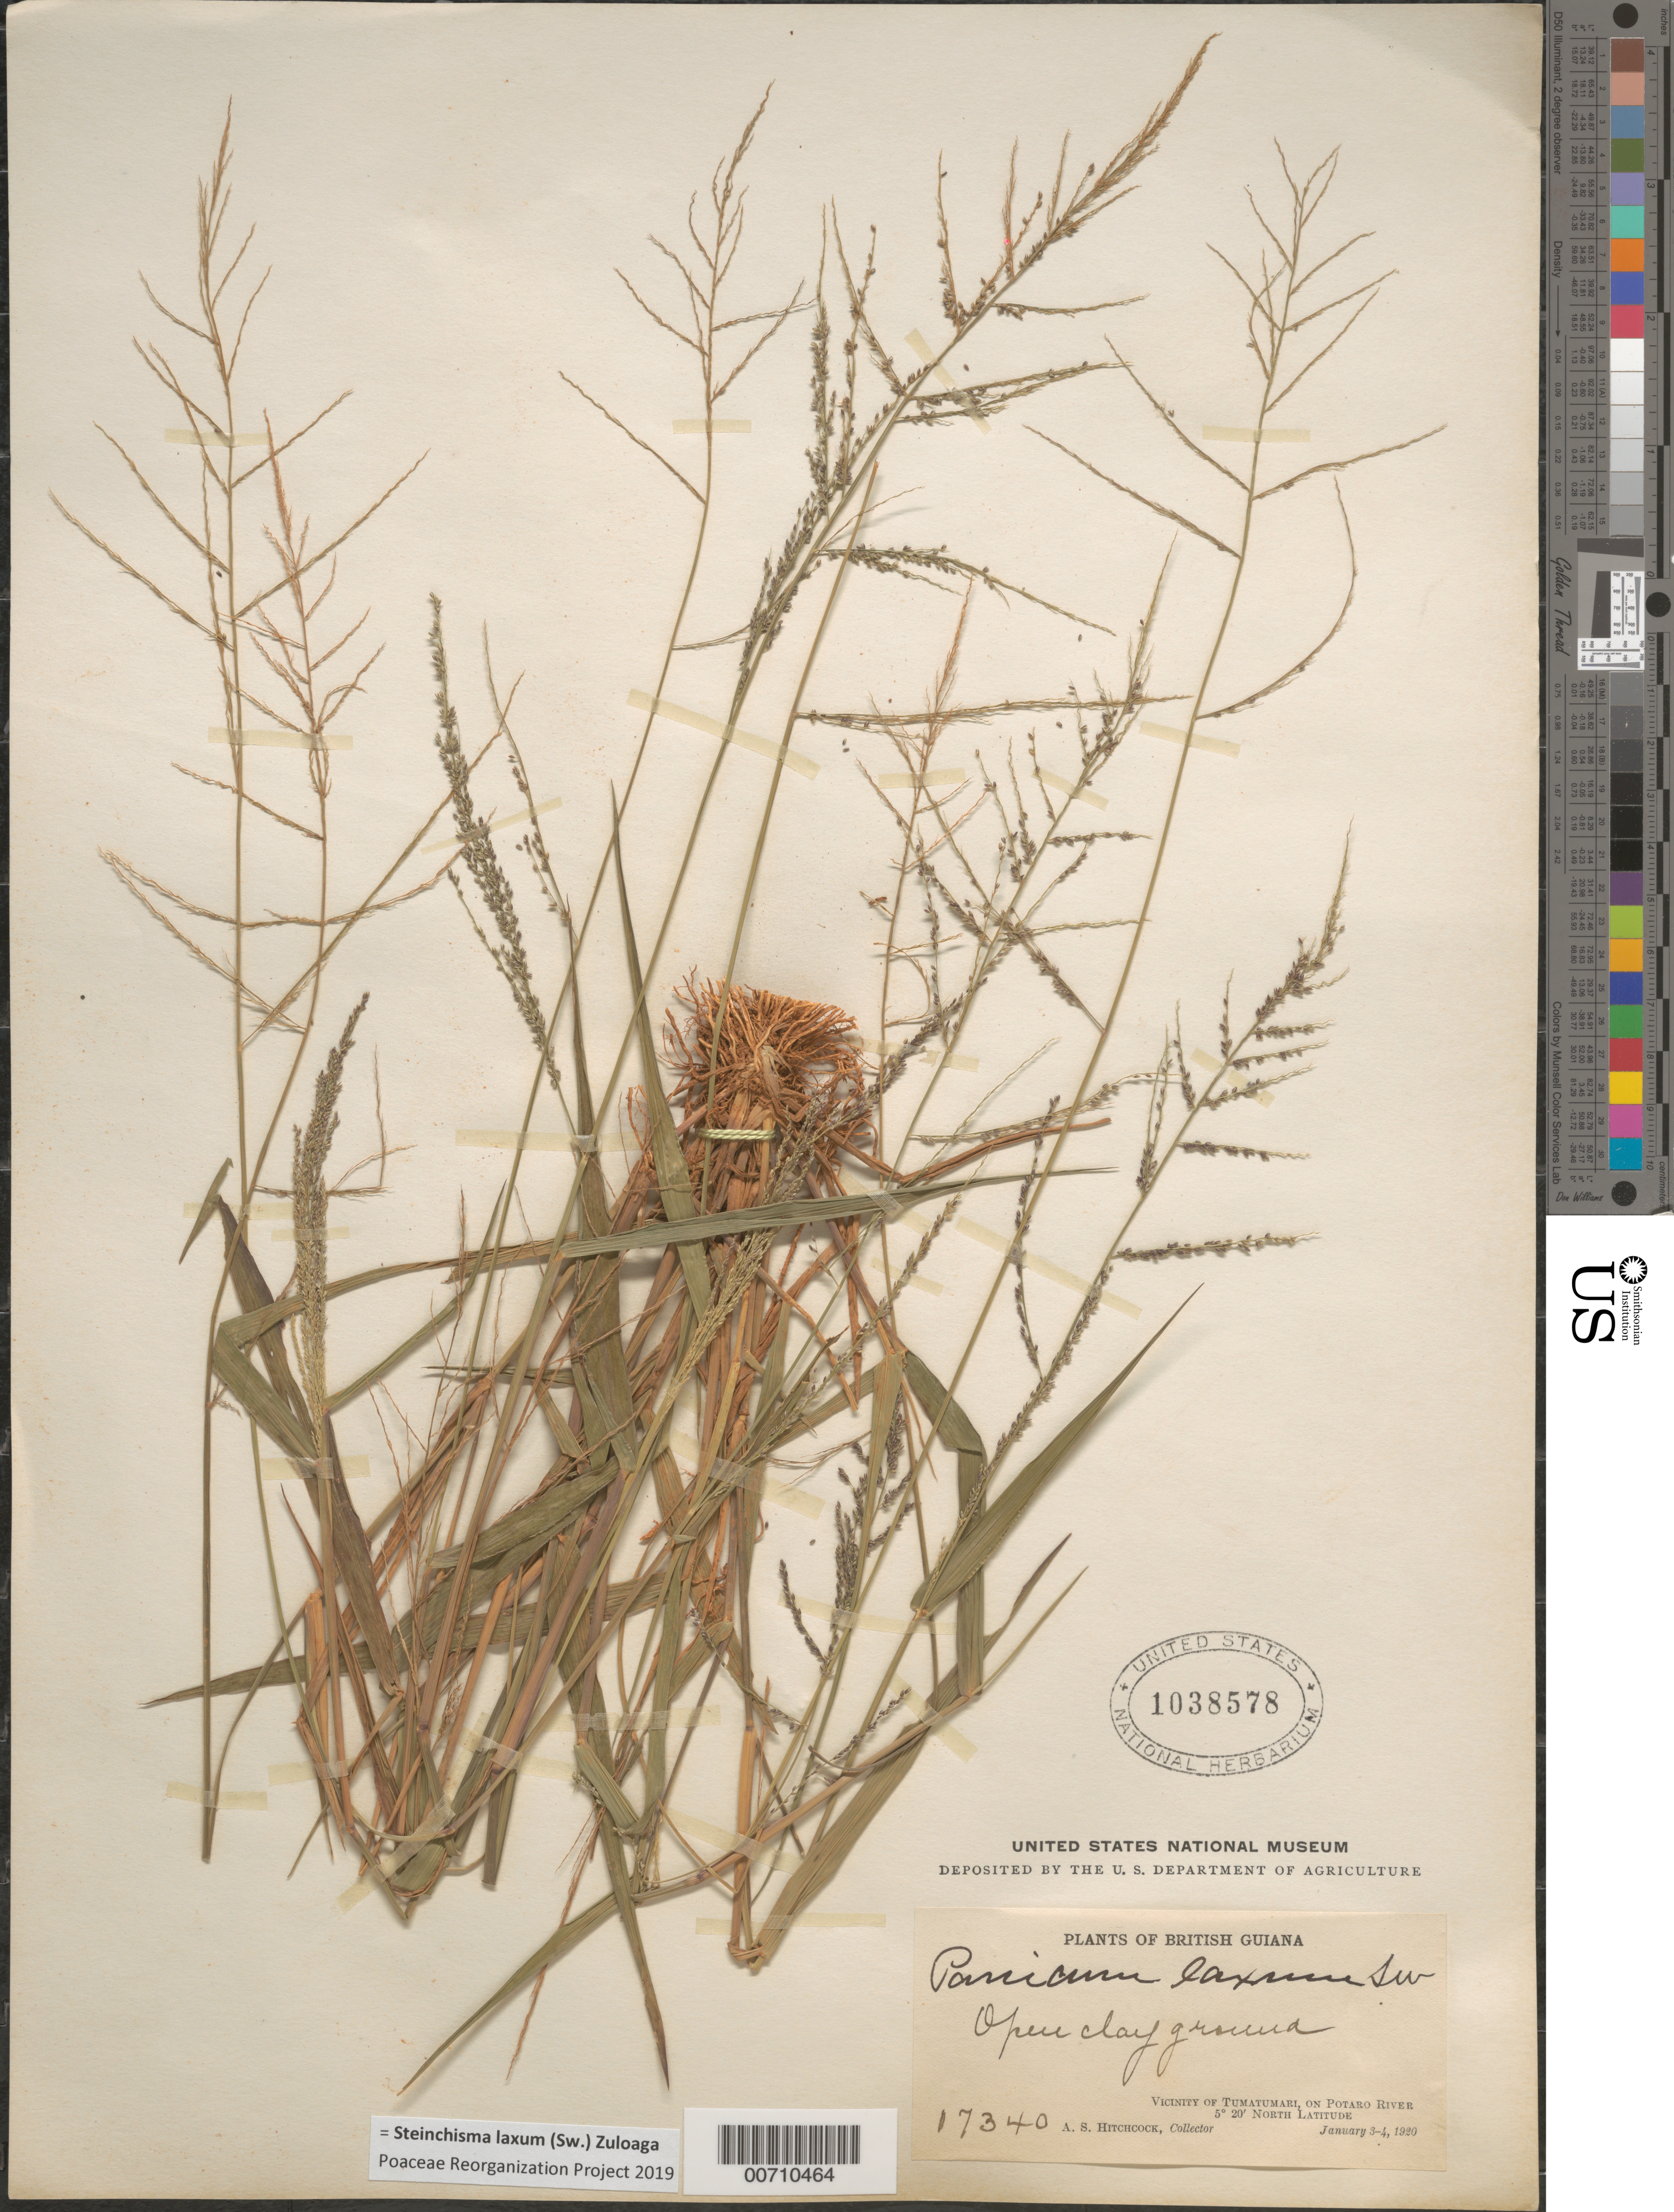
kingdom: Plantae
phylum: Tracheophyta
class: Liliopsida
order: Poales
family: Poaceae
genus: Panicum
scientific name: Panicum laxum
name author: Sw.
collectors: A. S. Hitchcock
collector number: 17340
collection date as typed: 3-Jan-20 to 5-Jan-20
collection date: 1920-01-03/1920-01-05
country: Guyana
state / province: Potaro-Siparuni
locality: Tumatumari Village, Potaro R.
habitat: Open clay ground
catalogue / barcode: US 1038578